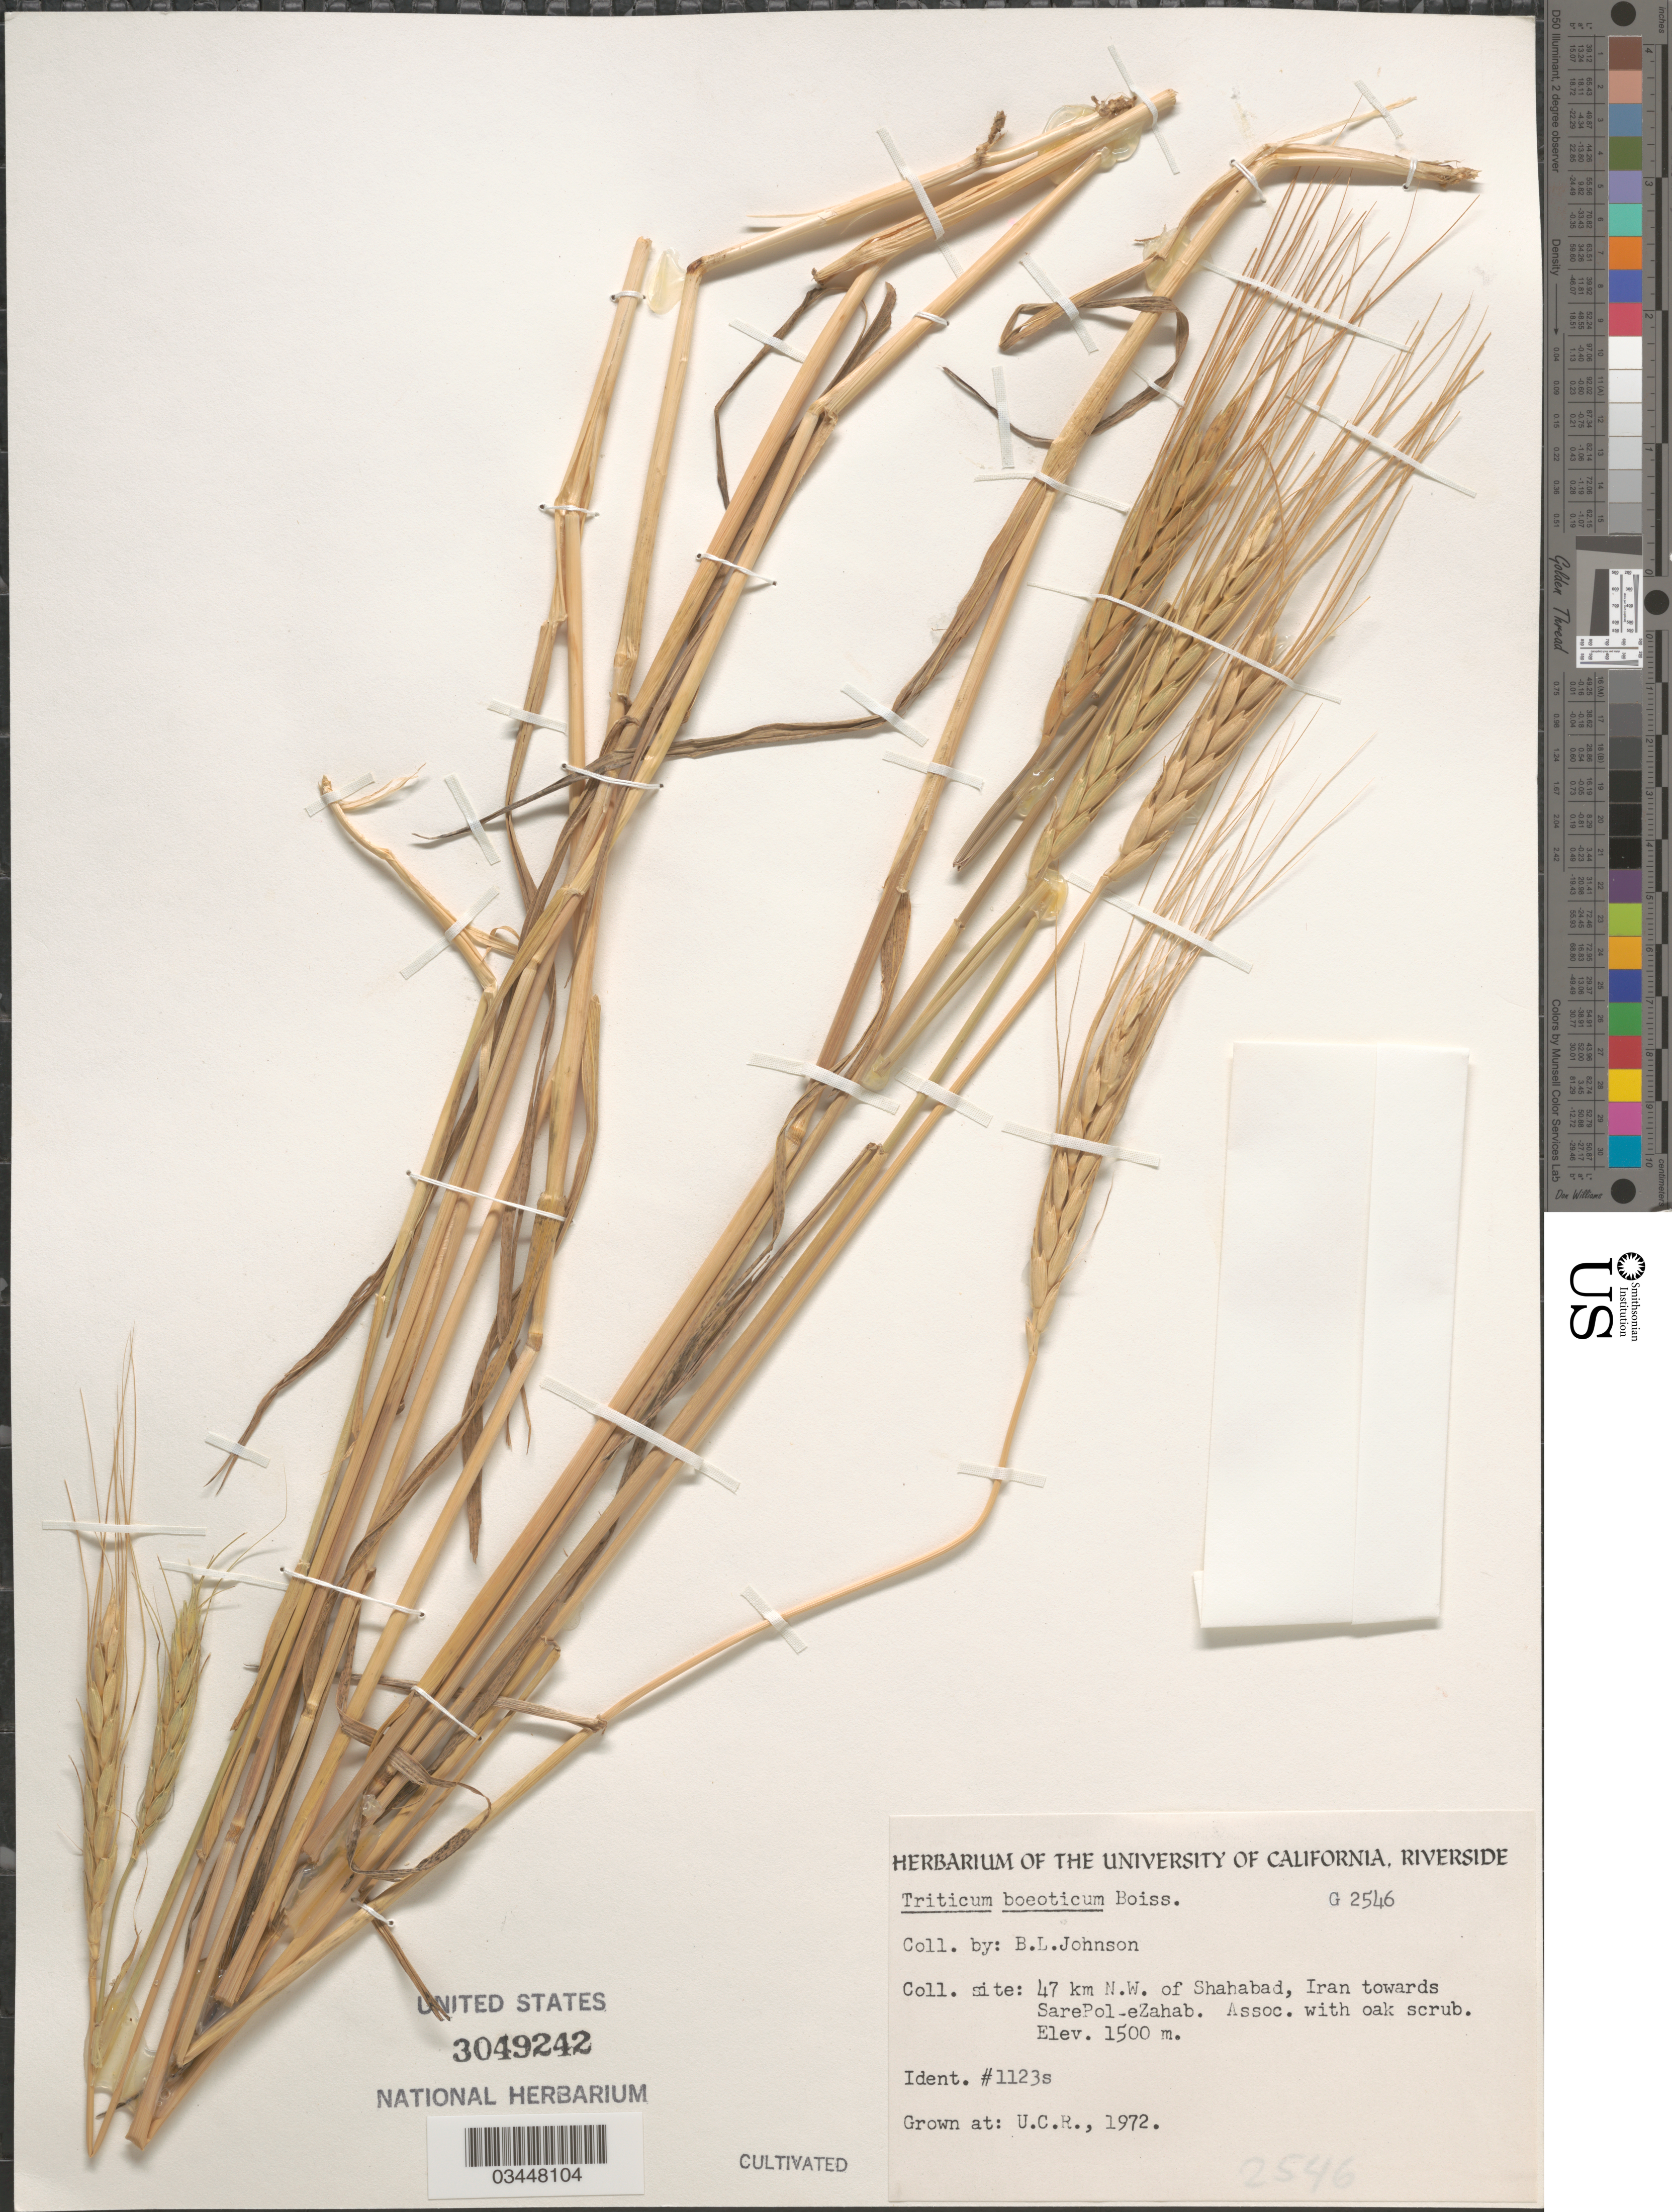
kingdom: Plantae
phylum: Tracheophyta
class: Liliopsida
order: Poales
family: Poaceae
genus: Triticum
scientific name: Triticum boeoticum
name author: Boiss.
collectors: ex herb. Univ. of California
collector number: G2546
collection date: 1972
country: United States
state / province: California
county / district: Riverside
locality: U.C.R.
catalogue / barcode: US 3049242